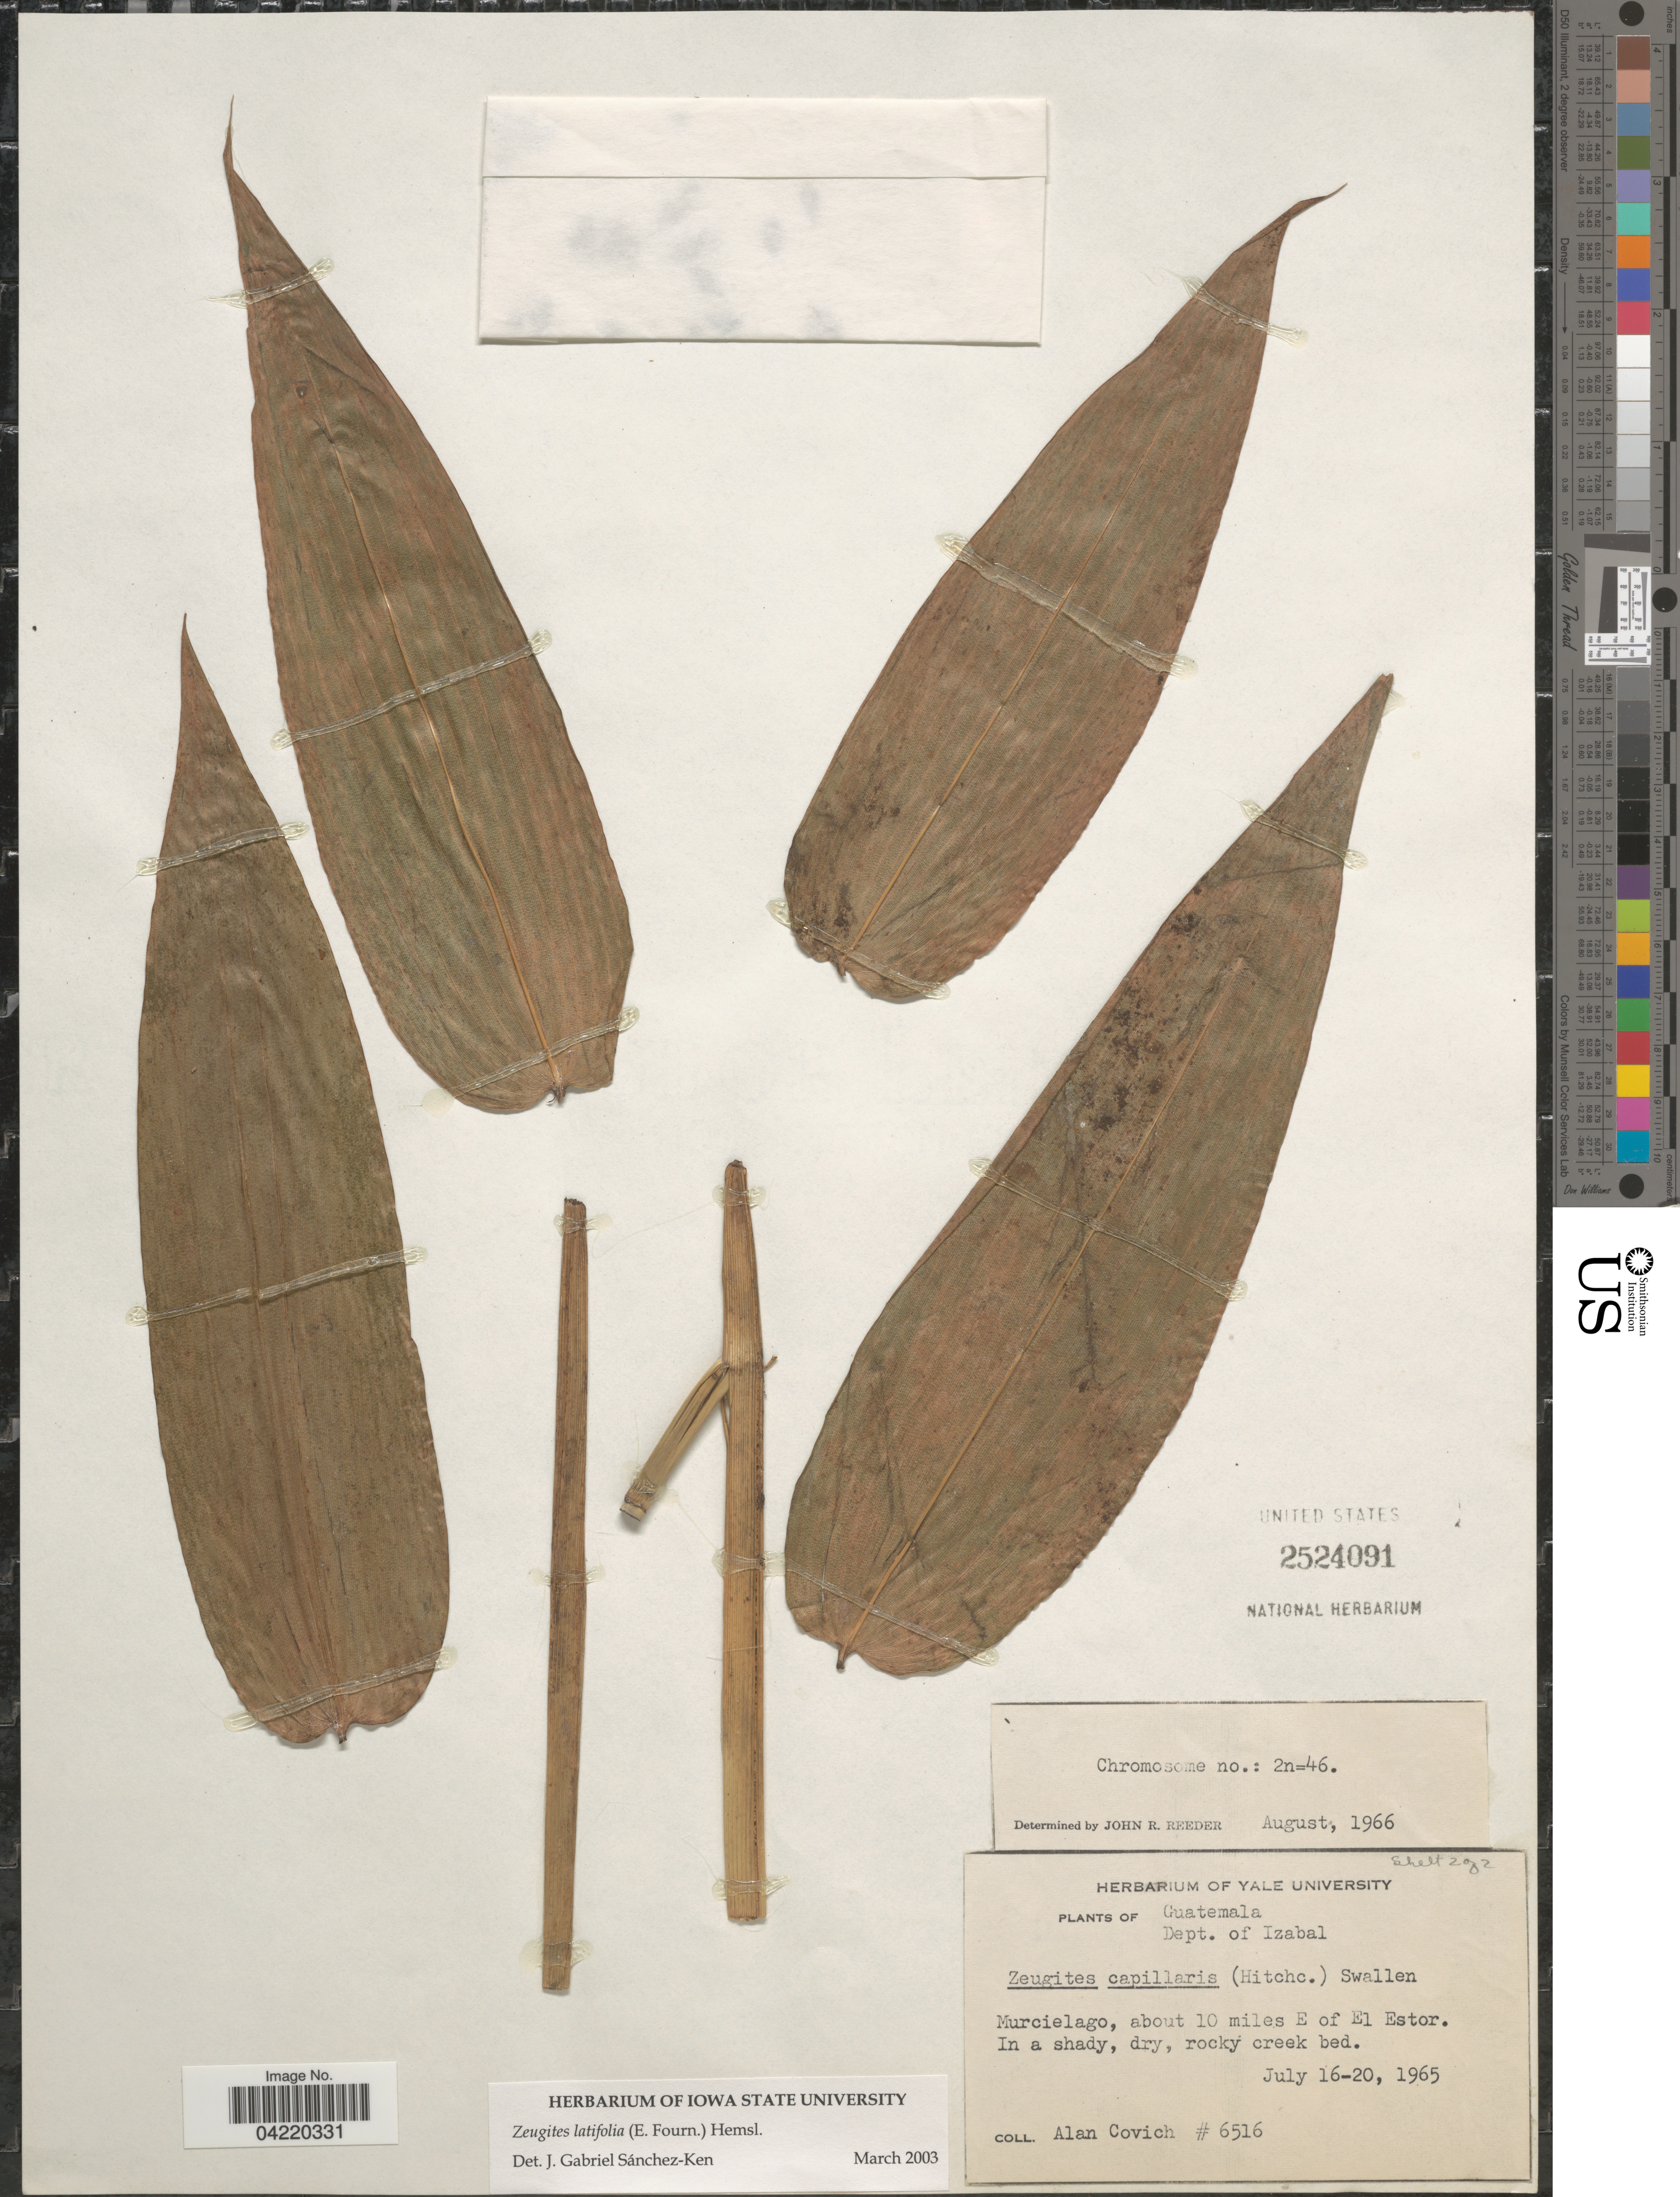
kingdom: Plantae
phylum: Tracheophyta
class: Liliopsida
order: Poales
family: Poaceae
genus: Zeugites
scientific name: Zeugites latifolius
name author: (E. Fourn.) Hemsl.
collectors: A. Covich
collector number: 6516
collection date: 1965-07-16/1965-07-20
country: Guatemala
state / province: Izabal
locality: Dept. of Izabal. Murcielago, about 10 miles E of El Estor.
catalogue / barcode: US 2524091